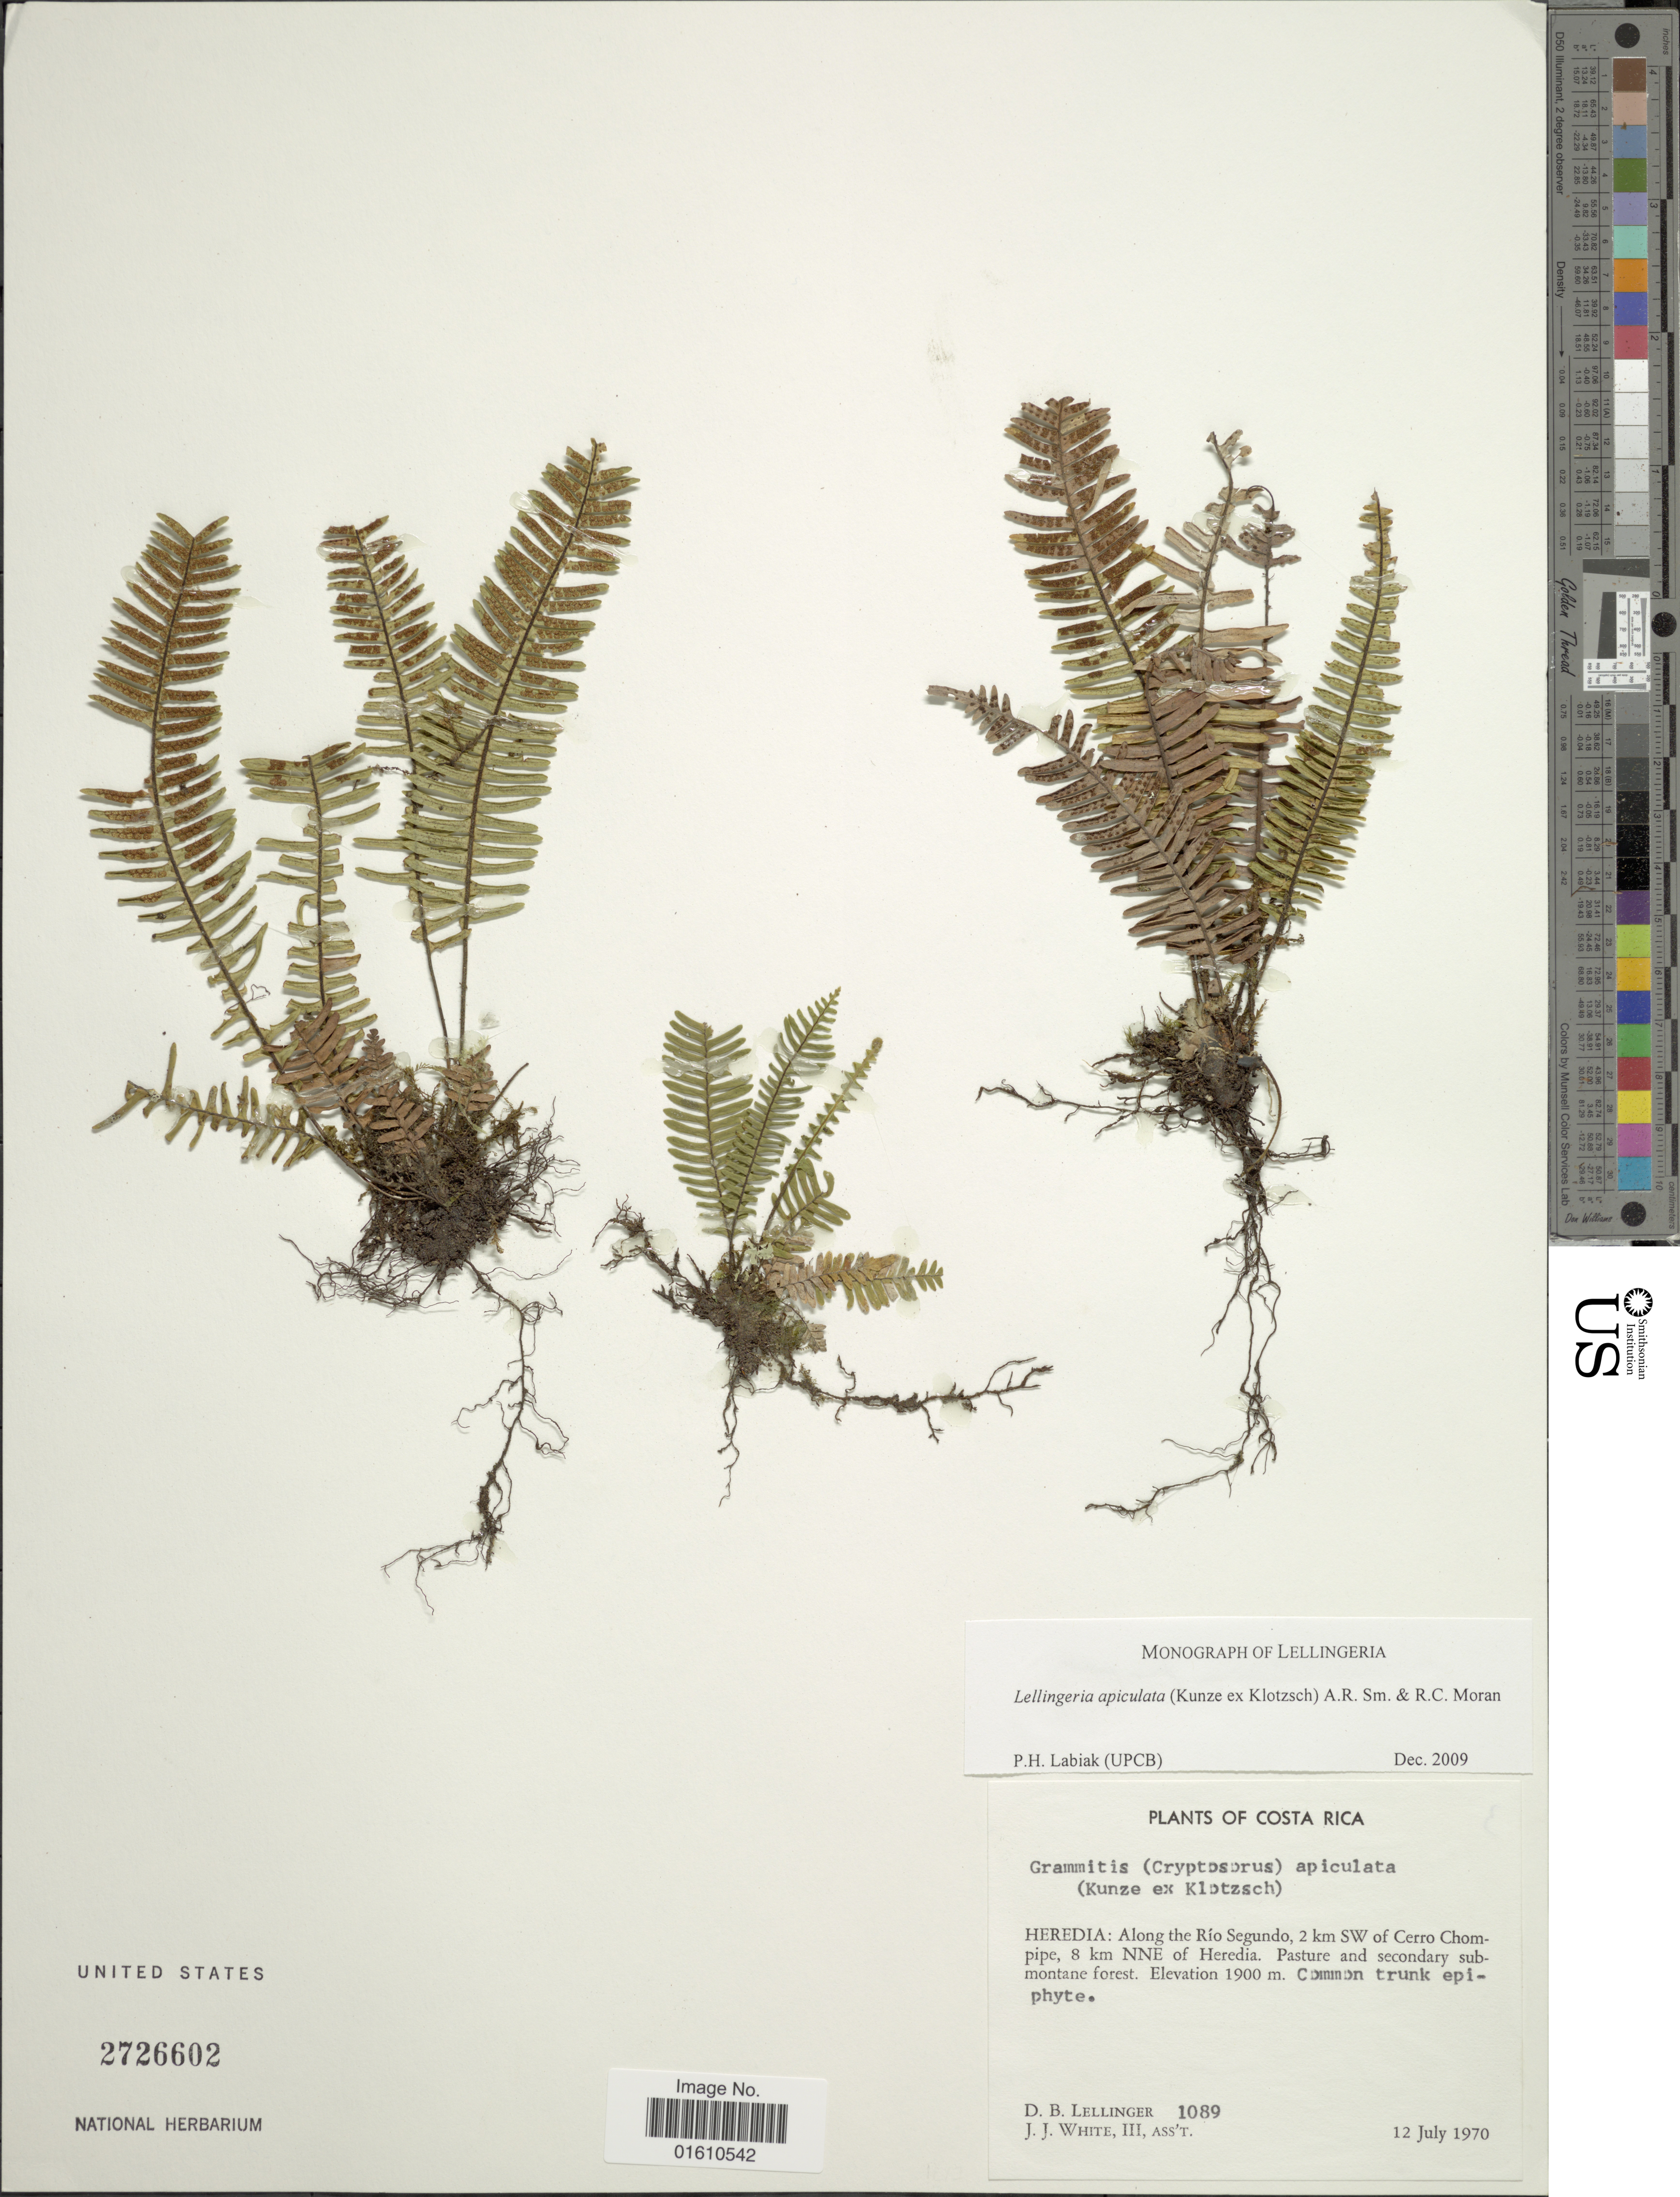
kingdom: Plantae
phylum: Tracheophyta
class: Polypodiopsida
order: Polypodiales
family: Polypodiaceae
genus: Lellingeria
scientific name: Lellingeria apiculata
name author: (Kunze ex Klotzsch) A.R. Sm. & R.C. Moran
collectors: D. B. Lellinger & J. J. White III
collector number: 1089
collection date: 1970-07-12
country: Costa Rica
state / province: Heredia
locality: Heredia: along the Rio Segundo, 2 km SW of Cerro Chompipe, 8 km NNE of Heredia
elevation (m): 1900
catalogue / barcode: US 2726602